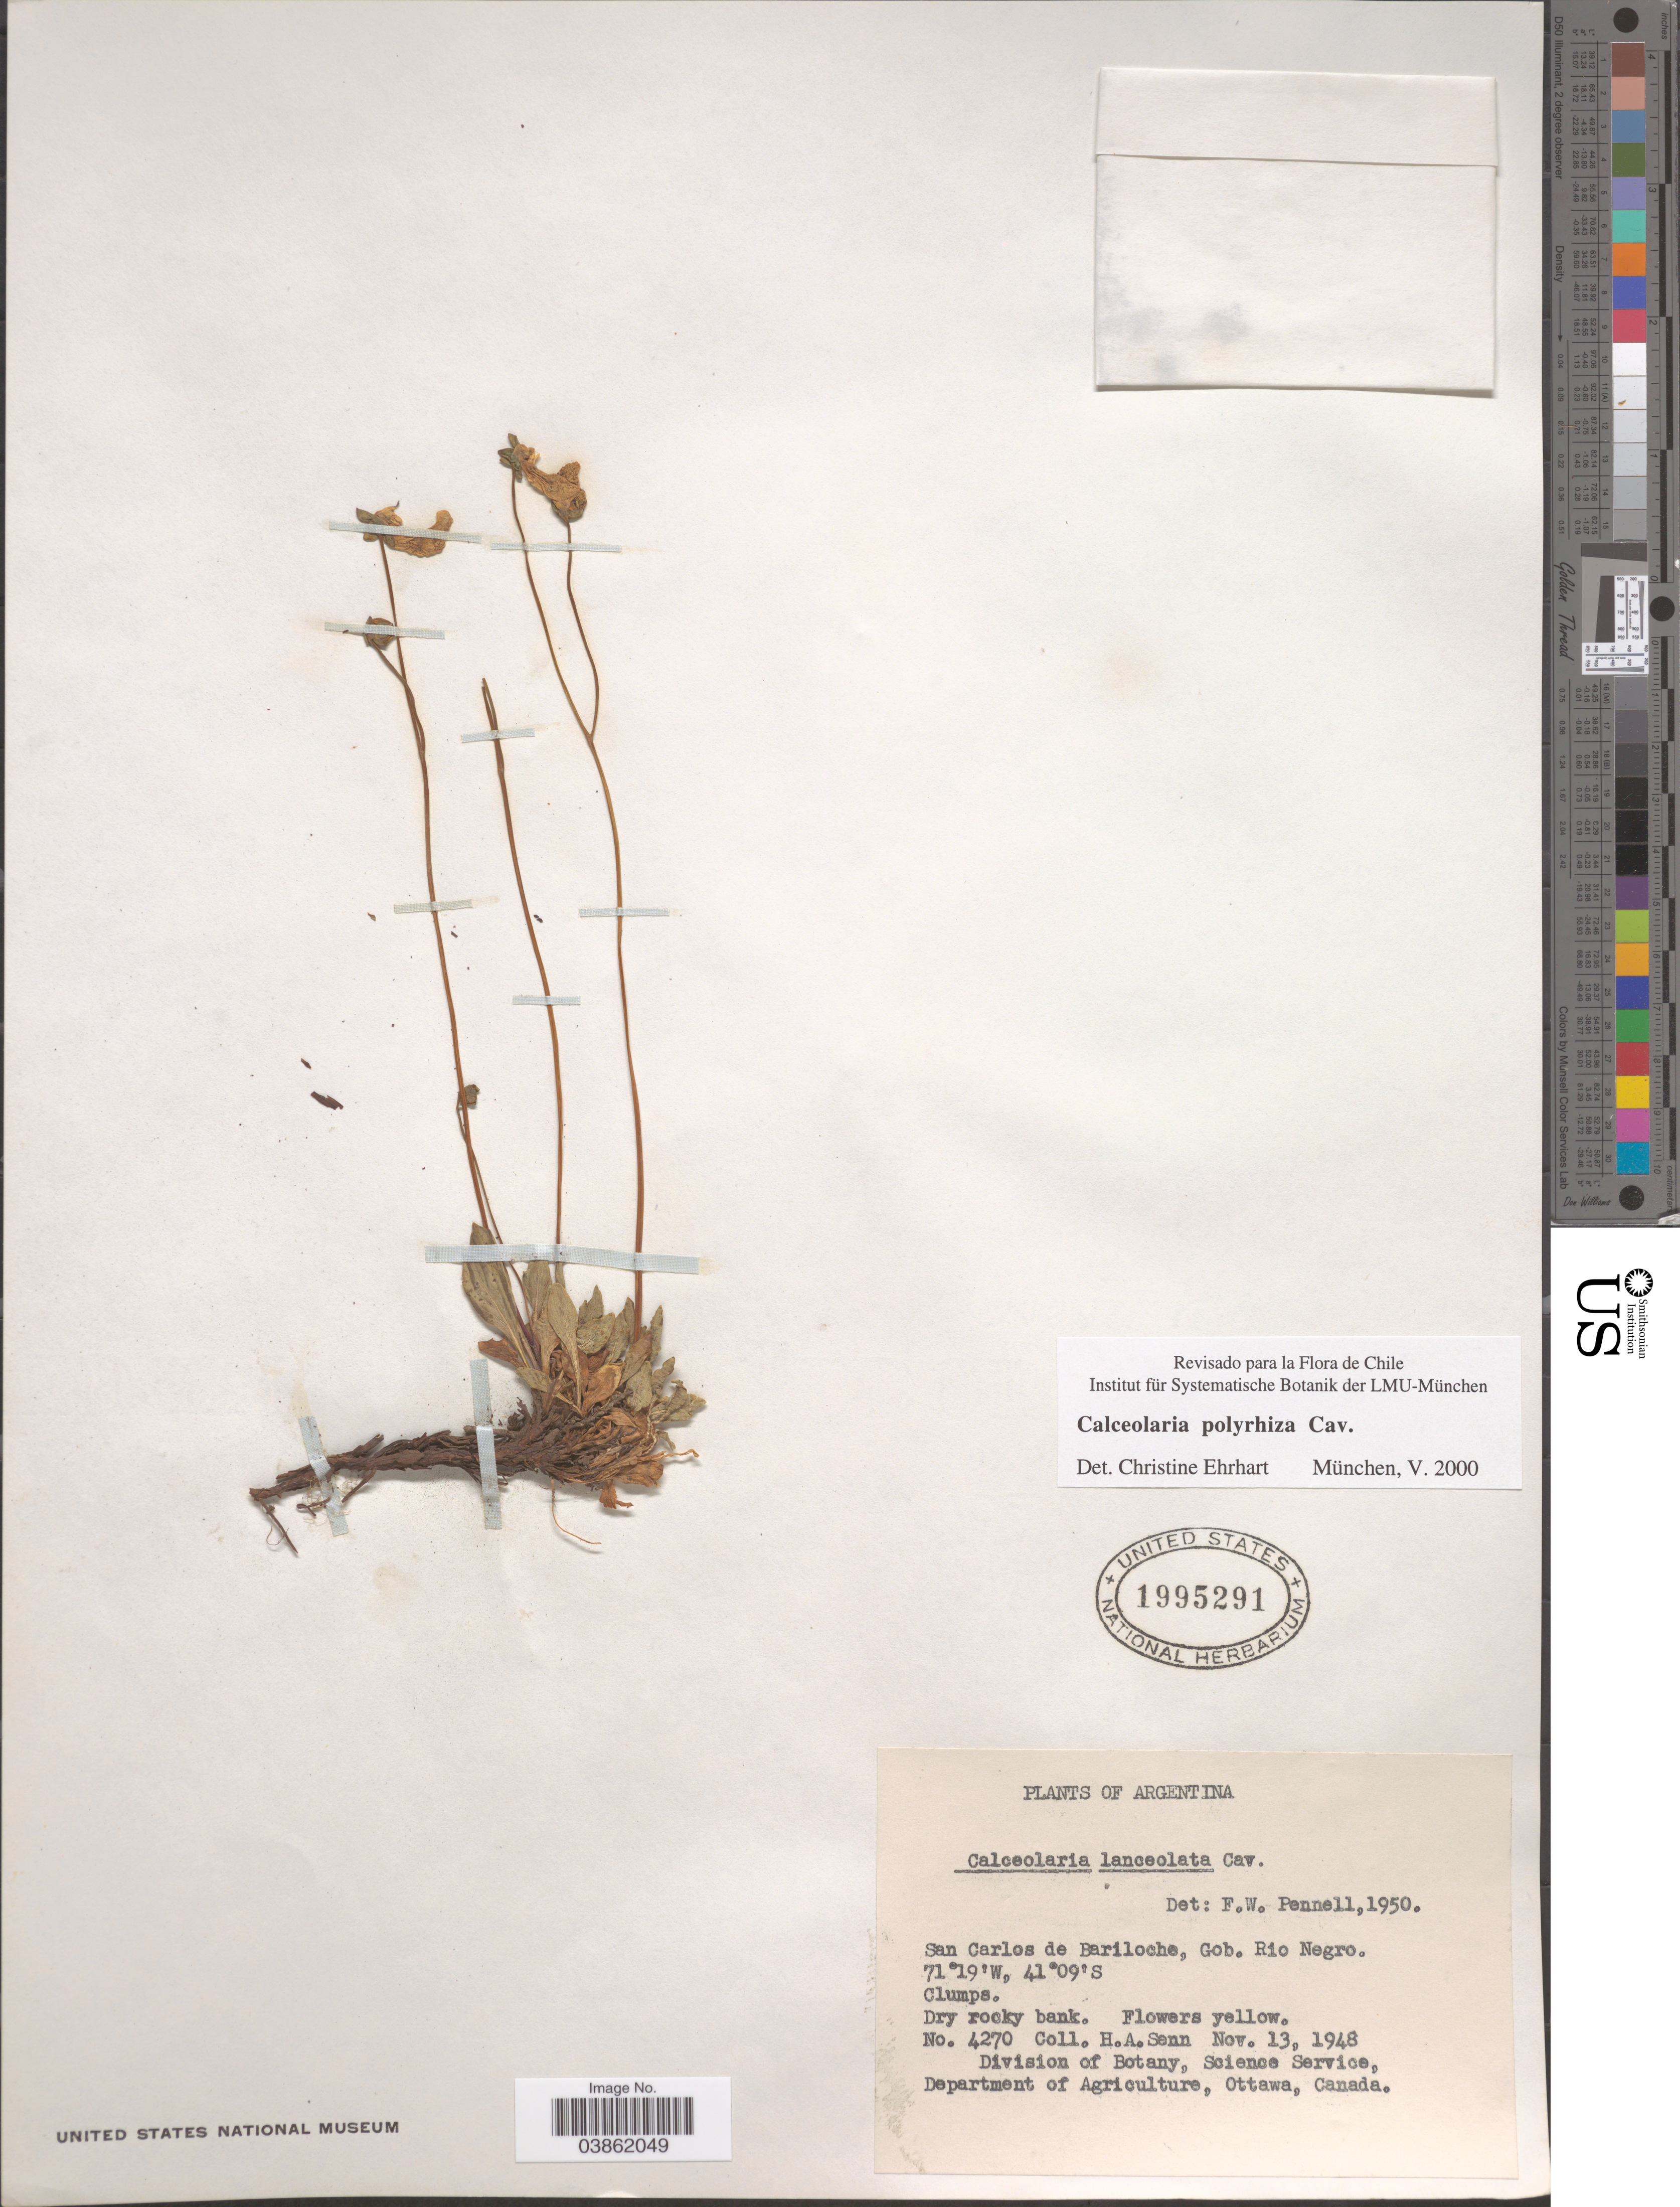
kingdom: Plantae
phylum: Tracheophyta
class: Magnoliopsida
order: Lamiales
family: Calceolariaceae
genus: Calceolaria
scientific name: Calceolaria polyrhiza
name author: Cav.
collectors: H. Senn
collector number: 4270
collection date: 1948-11-13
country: Argentina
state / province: Rio Negro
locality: San Carlos de Bariloche, Gob. Rio Negro.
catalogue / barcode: US 1995291